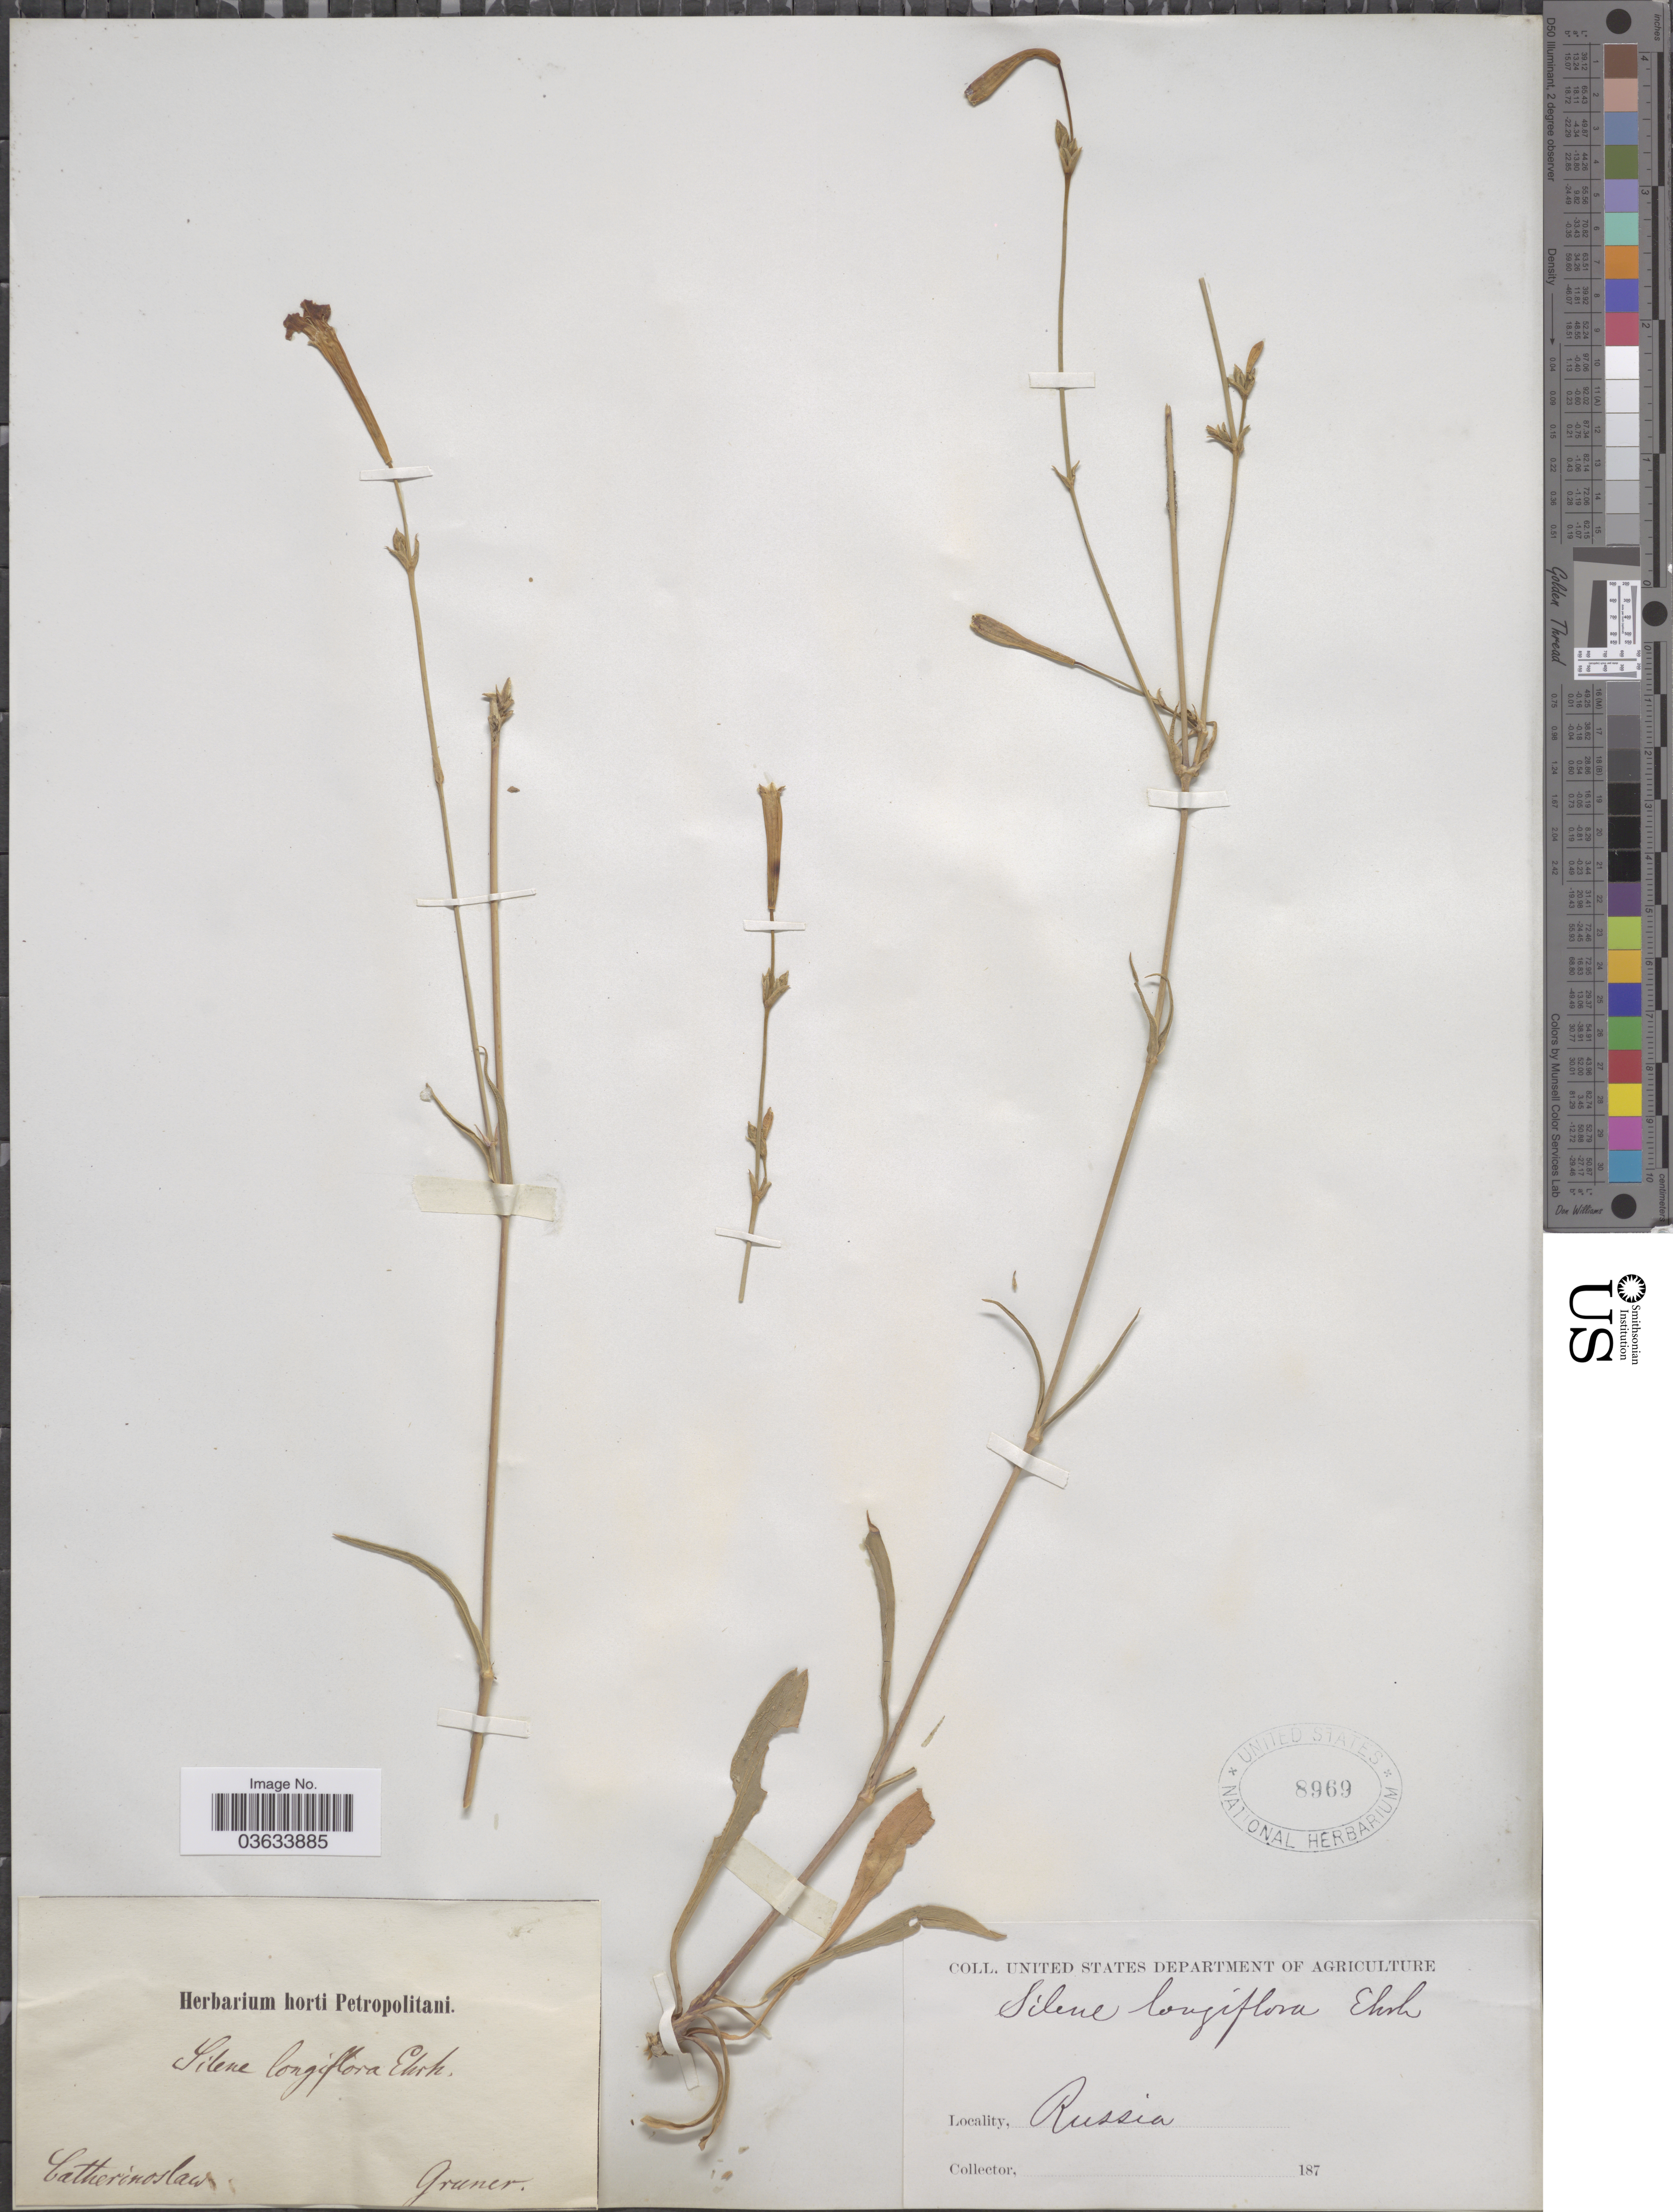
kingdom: Plantae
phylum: Tracheophyta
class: Magnoliopsida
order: Caryophyllales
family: Caryophyllaceae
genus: Silene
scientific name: Silene bupleuroides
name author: L.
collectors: Gruner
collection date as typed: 187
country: Ukraine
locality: Catherinoslaw.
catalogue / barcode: US 8969